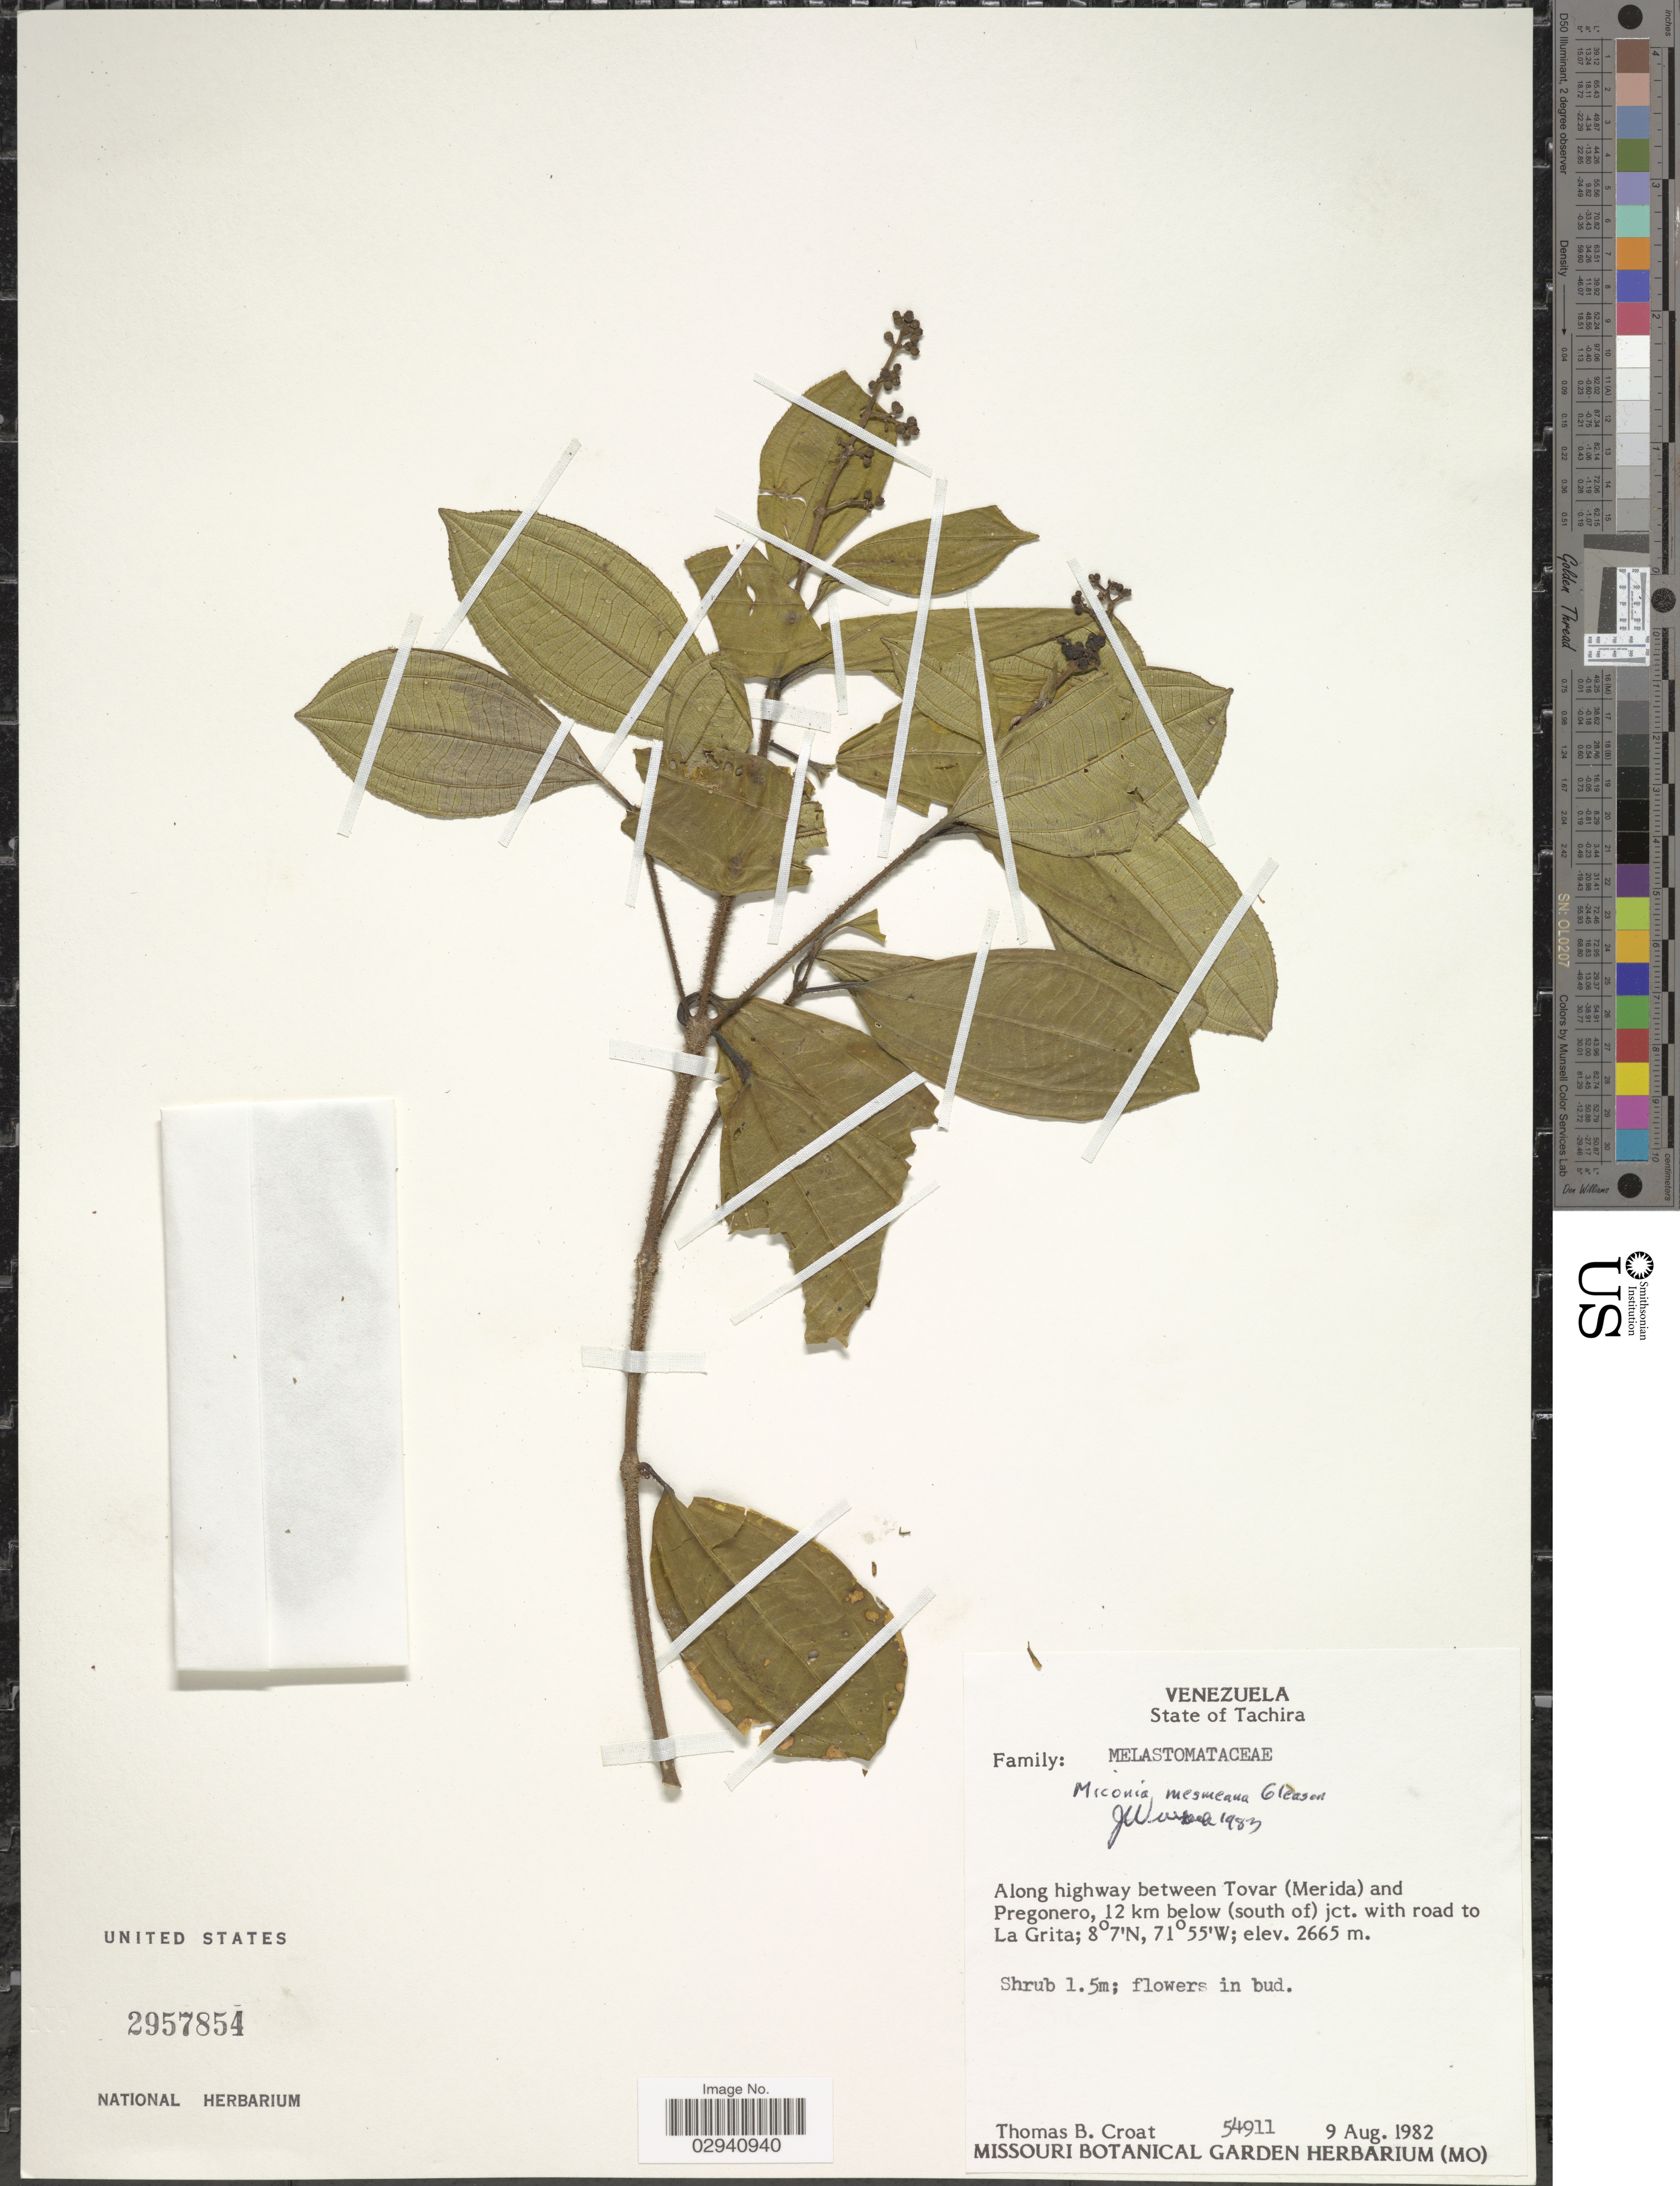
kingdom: Plantae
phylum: Tracheophyta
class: Magnoliopsida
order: Myrtales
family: Melastomataceae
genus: Miconia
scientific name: Miconia mesmeana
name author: Gleason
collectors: T. B. Croat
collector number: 54911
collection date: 1982-08-09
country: Venezuela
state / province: Tachira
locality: Along highway between Tovar (Merida) and Pregonero, 12 km below (south of) jct. with road to La Grita.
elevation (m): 2665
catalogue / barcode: US 2957854